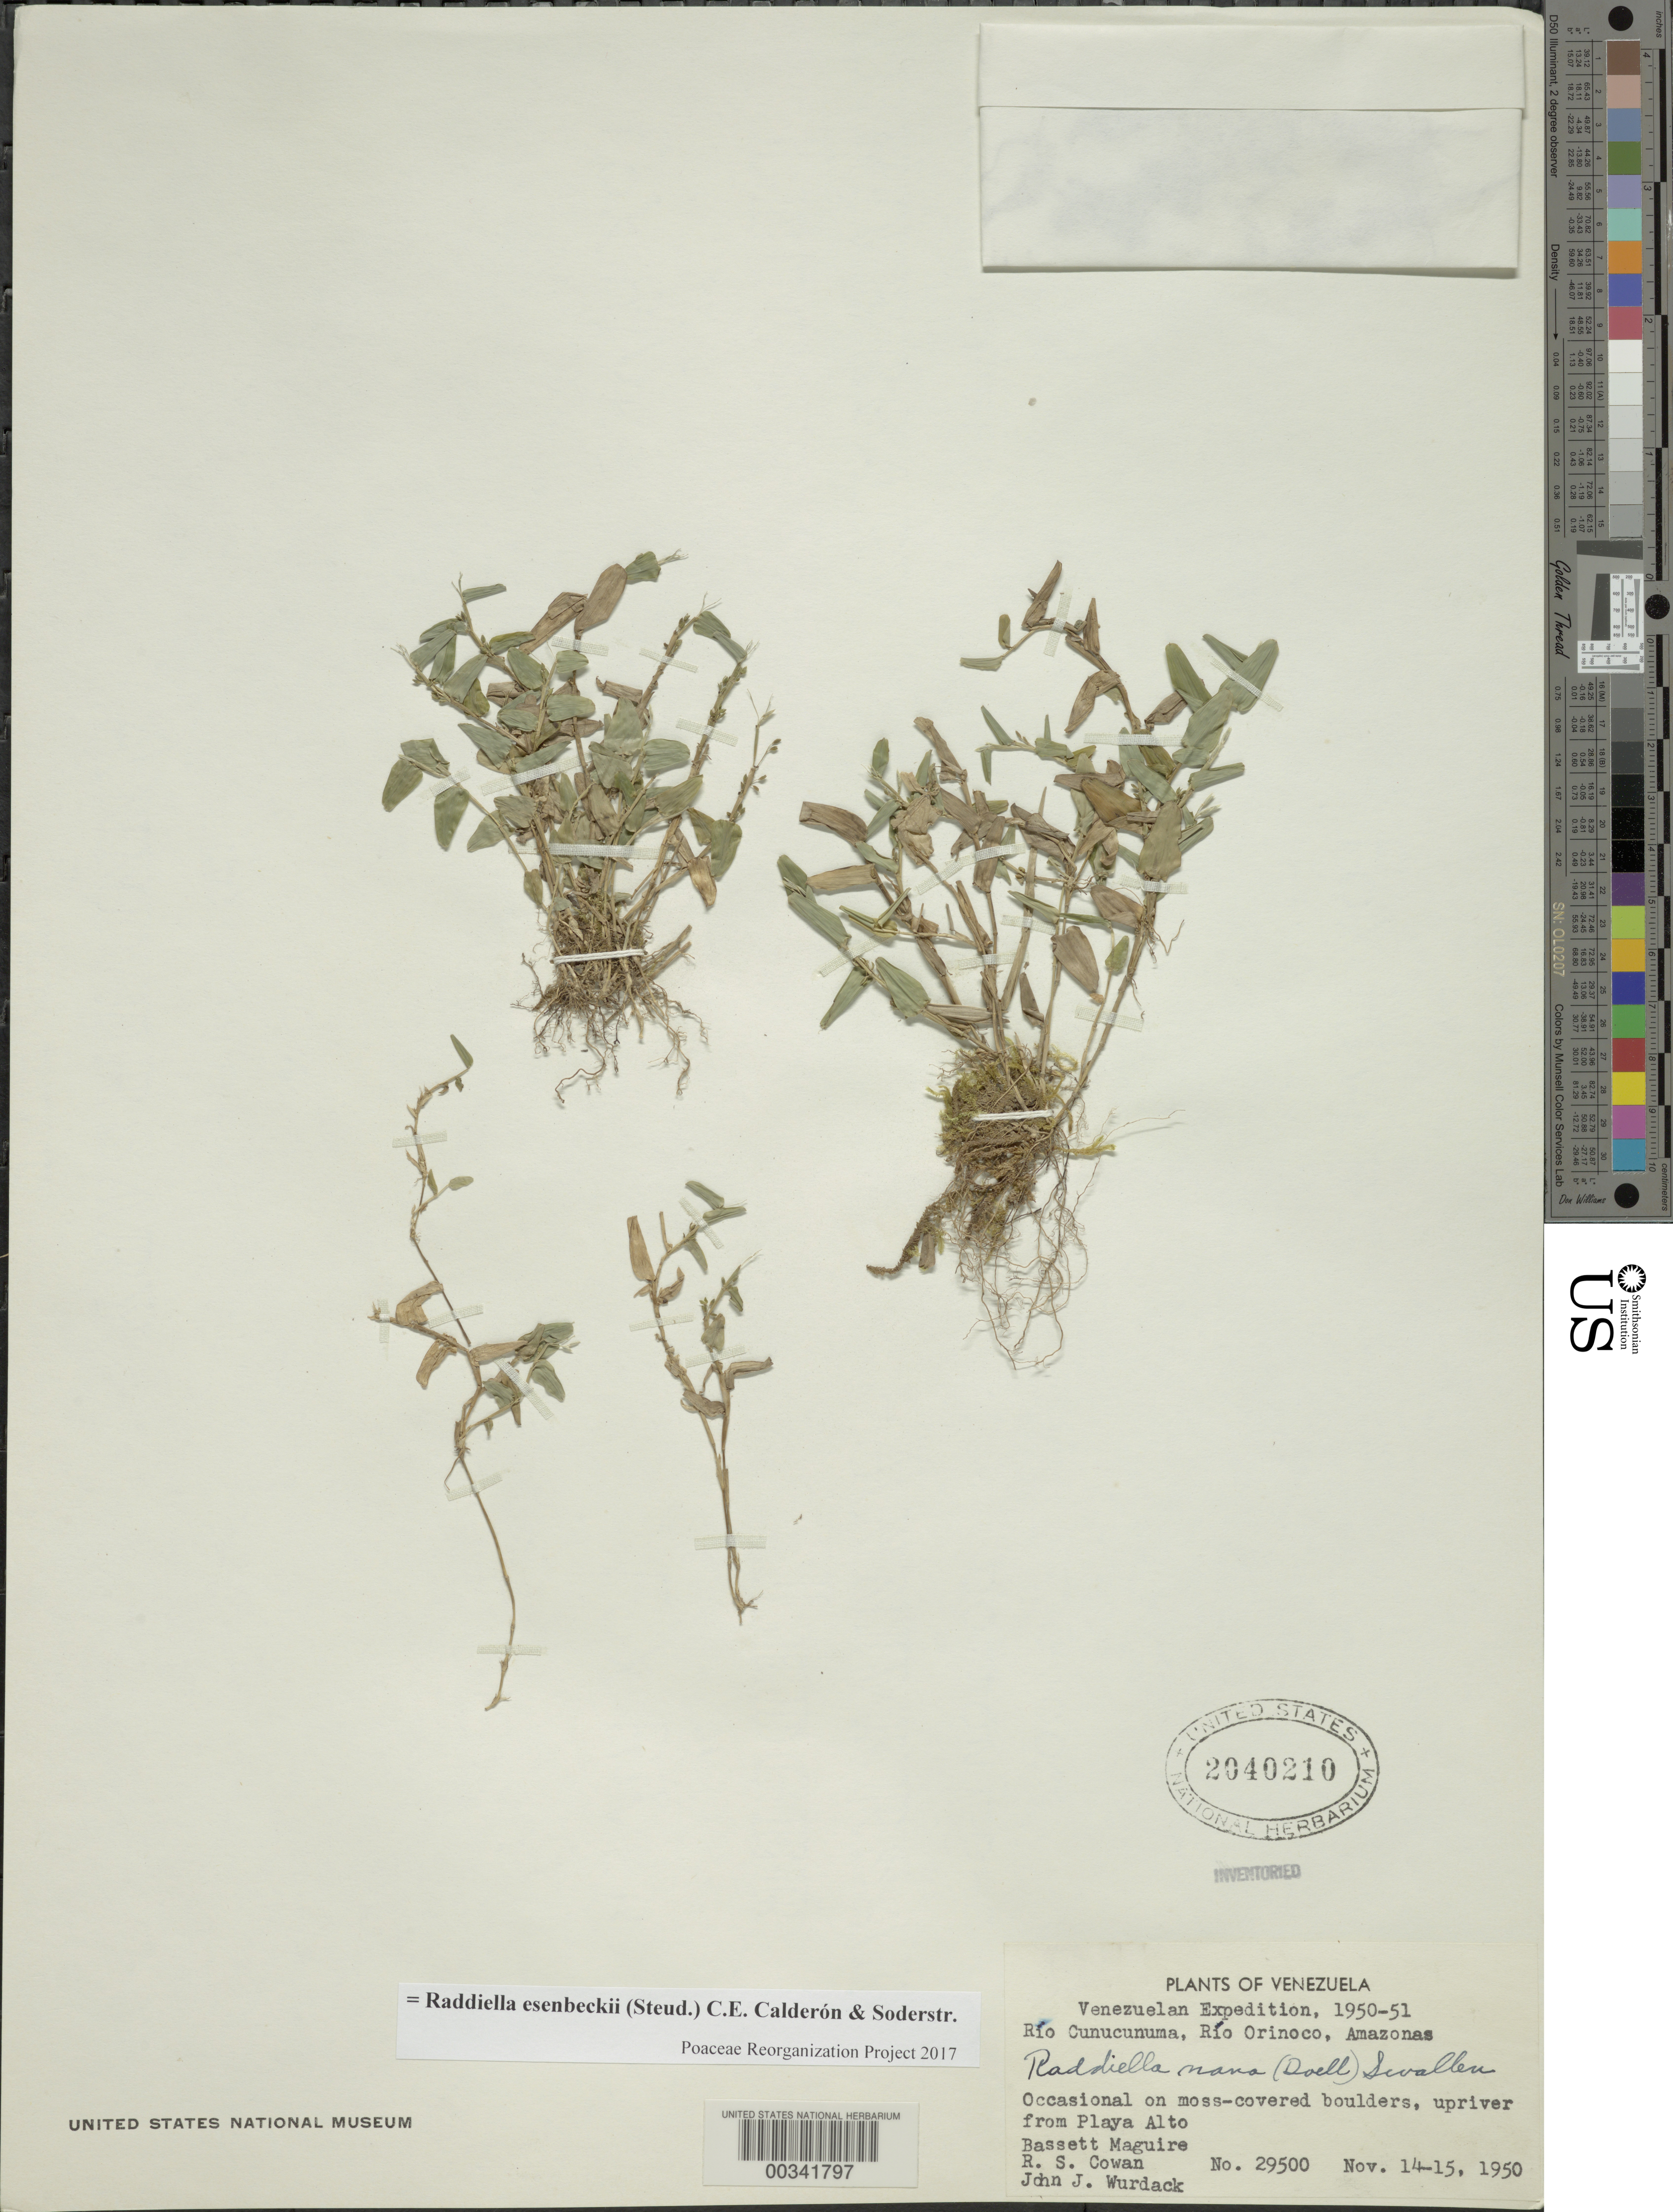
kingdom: Plantae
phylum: Tracheophyta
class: Liliopsida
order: Poales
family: Poaceae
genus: Raddiella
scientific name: Raddiella esenbeckii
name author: (Steud.) C. E. Calderón & Soderstr.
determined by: Poaceae Reorganization Project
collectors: B. Maguire, R. S. Cowan & J. J. Wurdack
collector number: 29500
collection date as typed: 14 Nov 1950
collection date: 1950-11-14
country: Venezuela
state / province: Amazonas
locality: Rio Cunucunuma, rio orinoco, upriver from playa alto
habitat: On moss covered boulders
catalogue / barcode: US 2040210